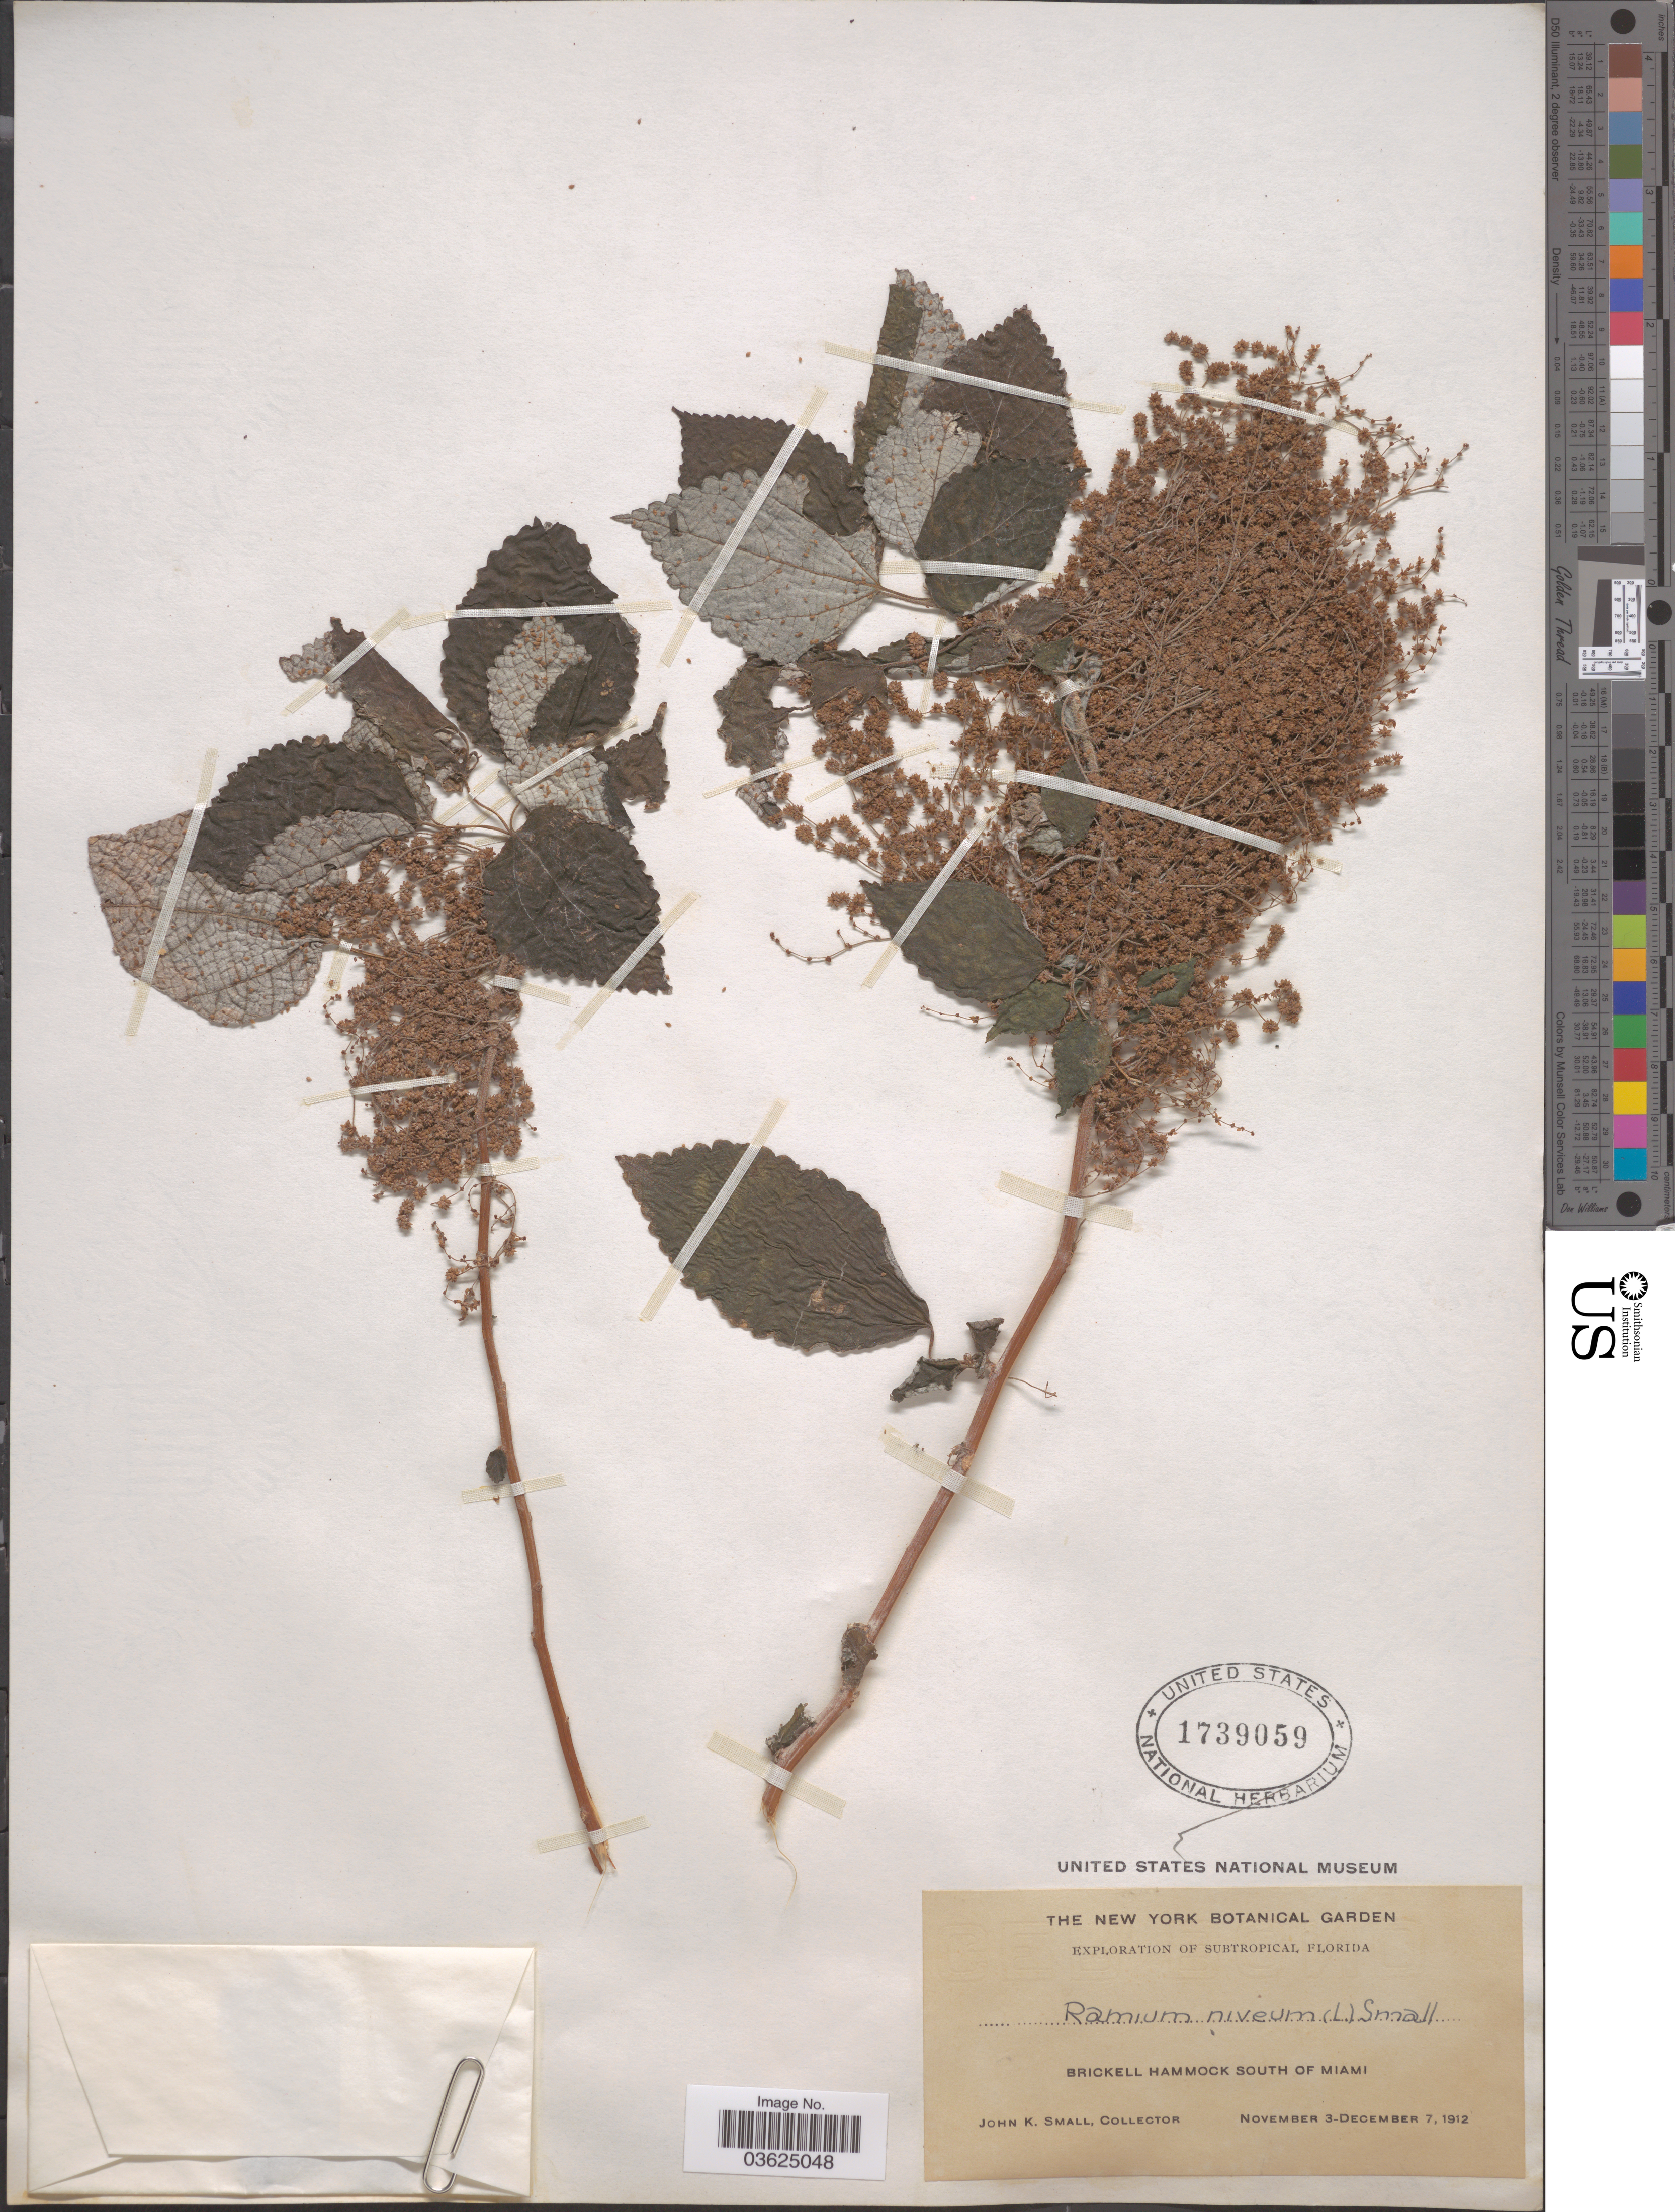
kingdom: Plantae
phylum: Tracheophyta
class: Magnoliopsida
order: Rosales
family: Urticaceae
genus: Boehmeria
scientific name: Boehmeria nivea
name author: (L.) Gaudich.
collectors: J. K. Small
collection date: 1912-11-03/1912-12-07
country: United States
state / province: Florida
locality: Subtropical Florida. Brickell Hammock South of Miami.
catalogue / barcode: US 1739059